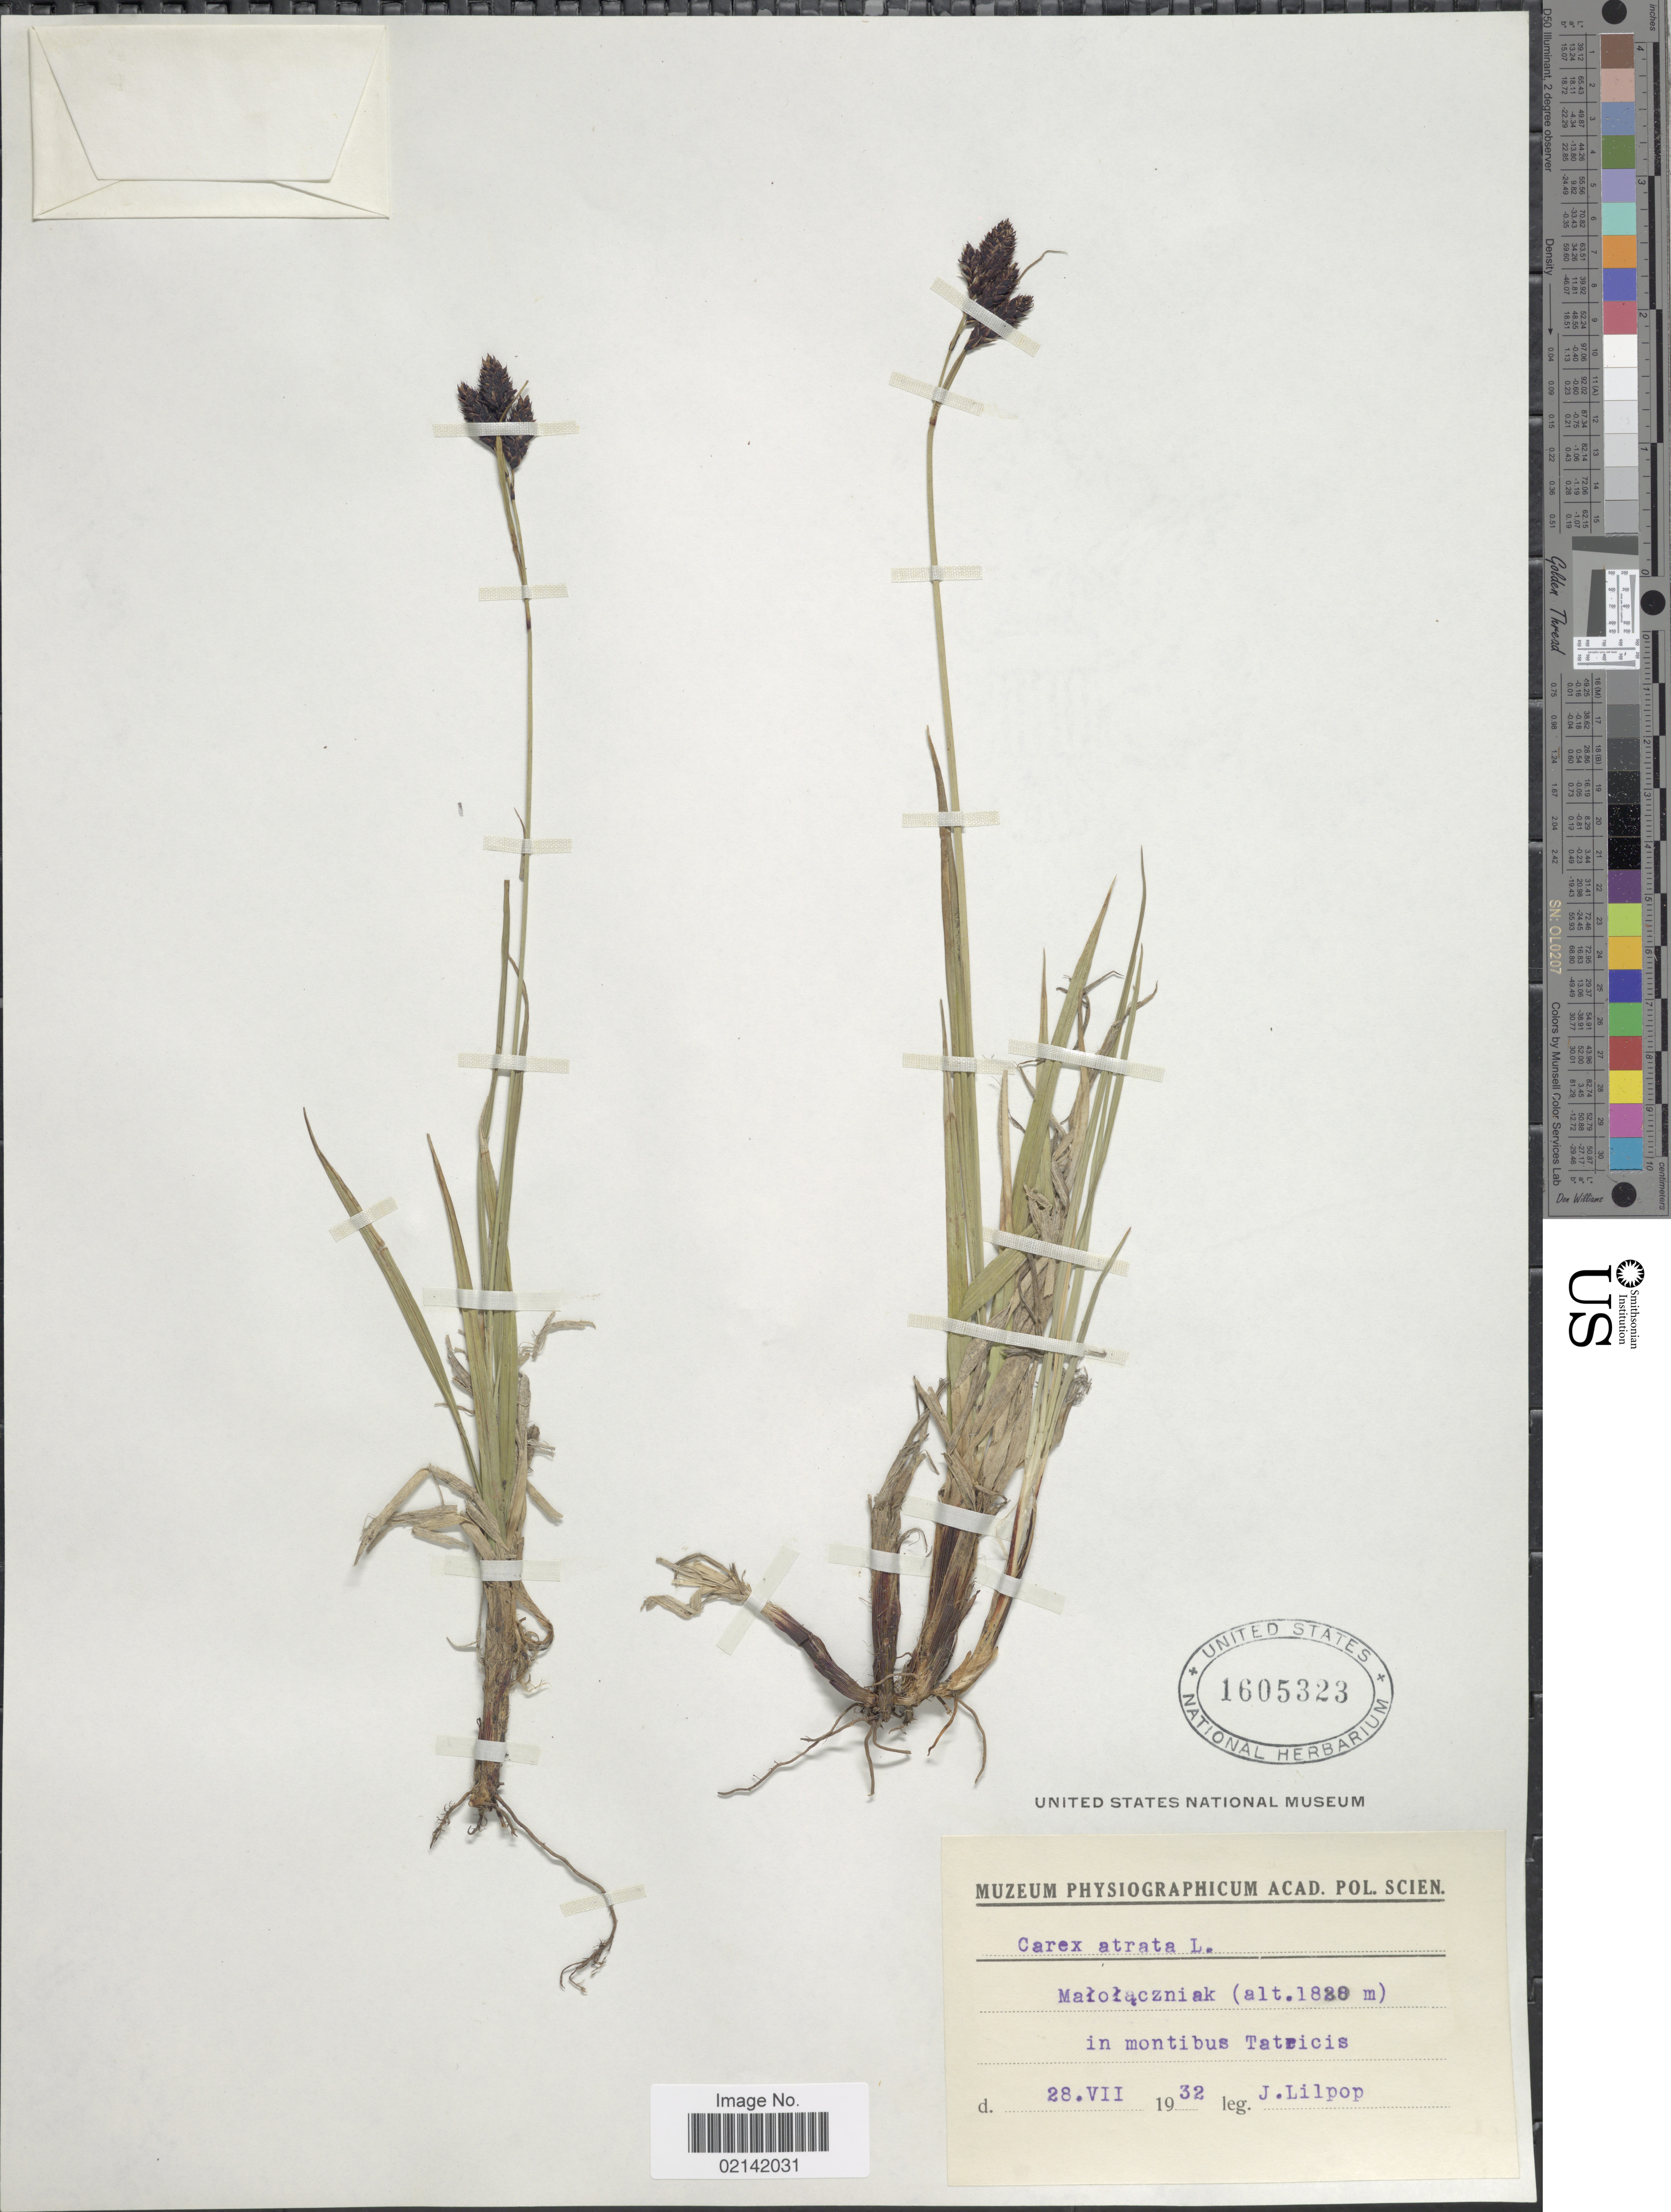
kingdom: Plantae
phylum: Tracheophyta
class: Liliopsida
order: Poales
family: Cyperaceae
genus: Carex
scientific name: Carex atrata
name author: L.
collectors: J. Lilpop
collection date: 1932-07-28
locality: Malolaczniak (in Montibus Tatricis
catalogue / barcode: US 1605323